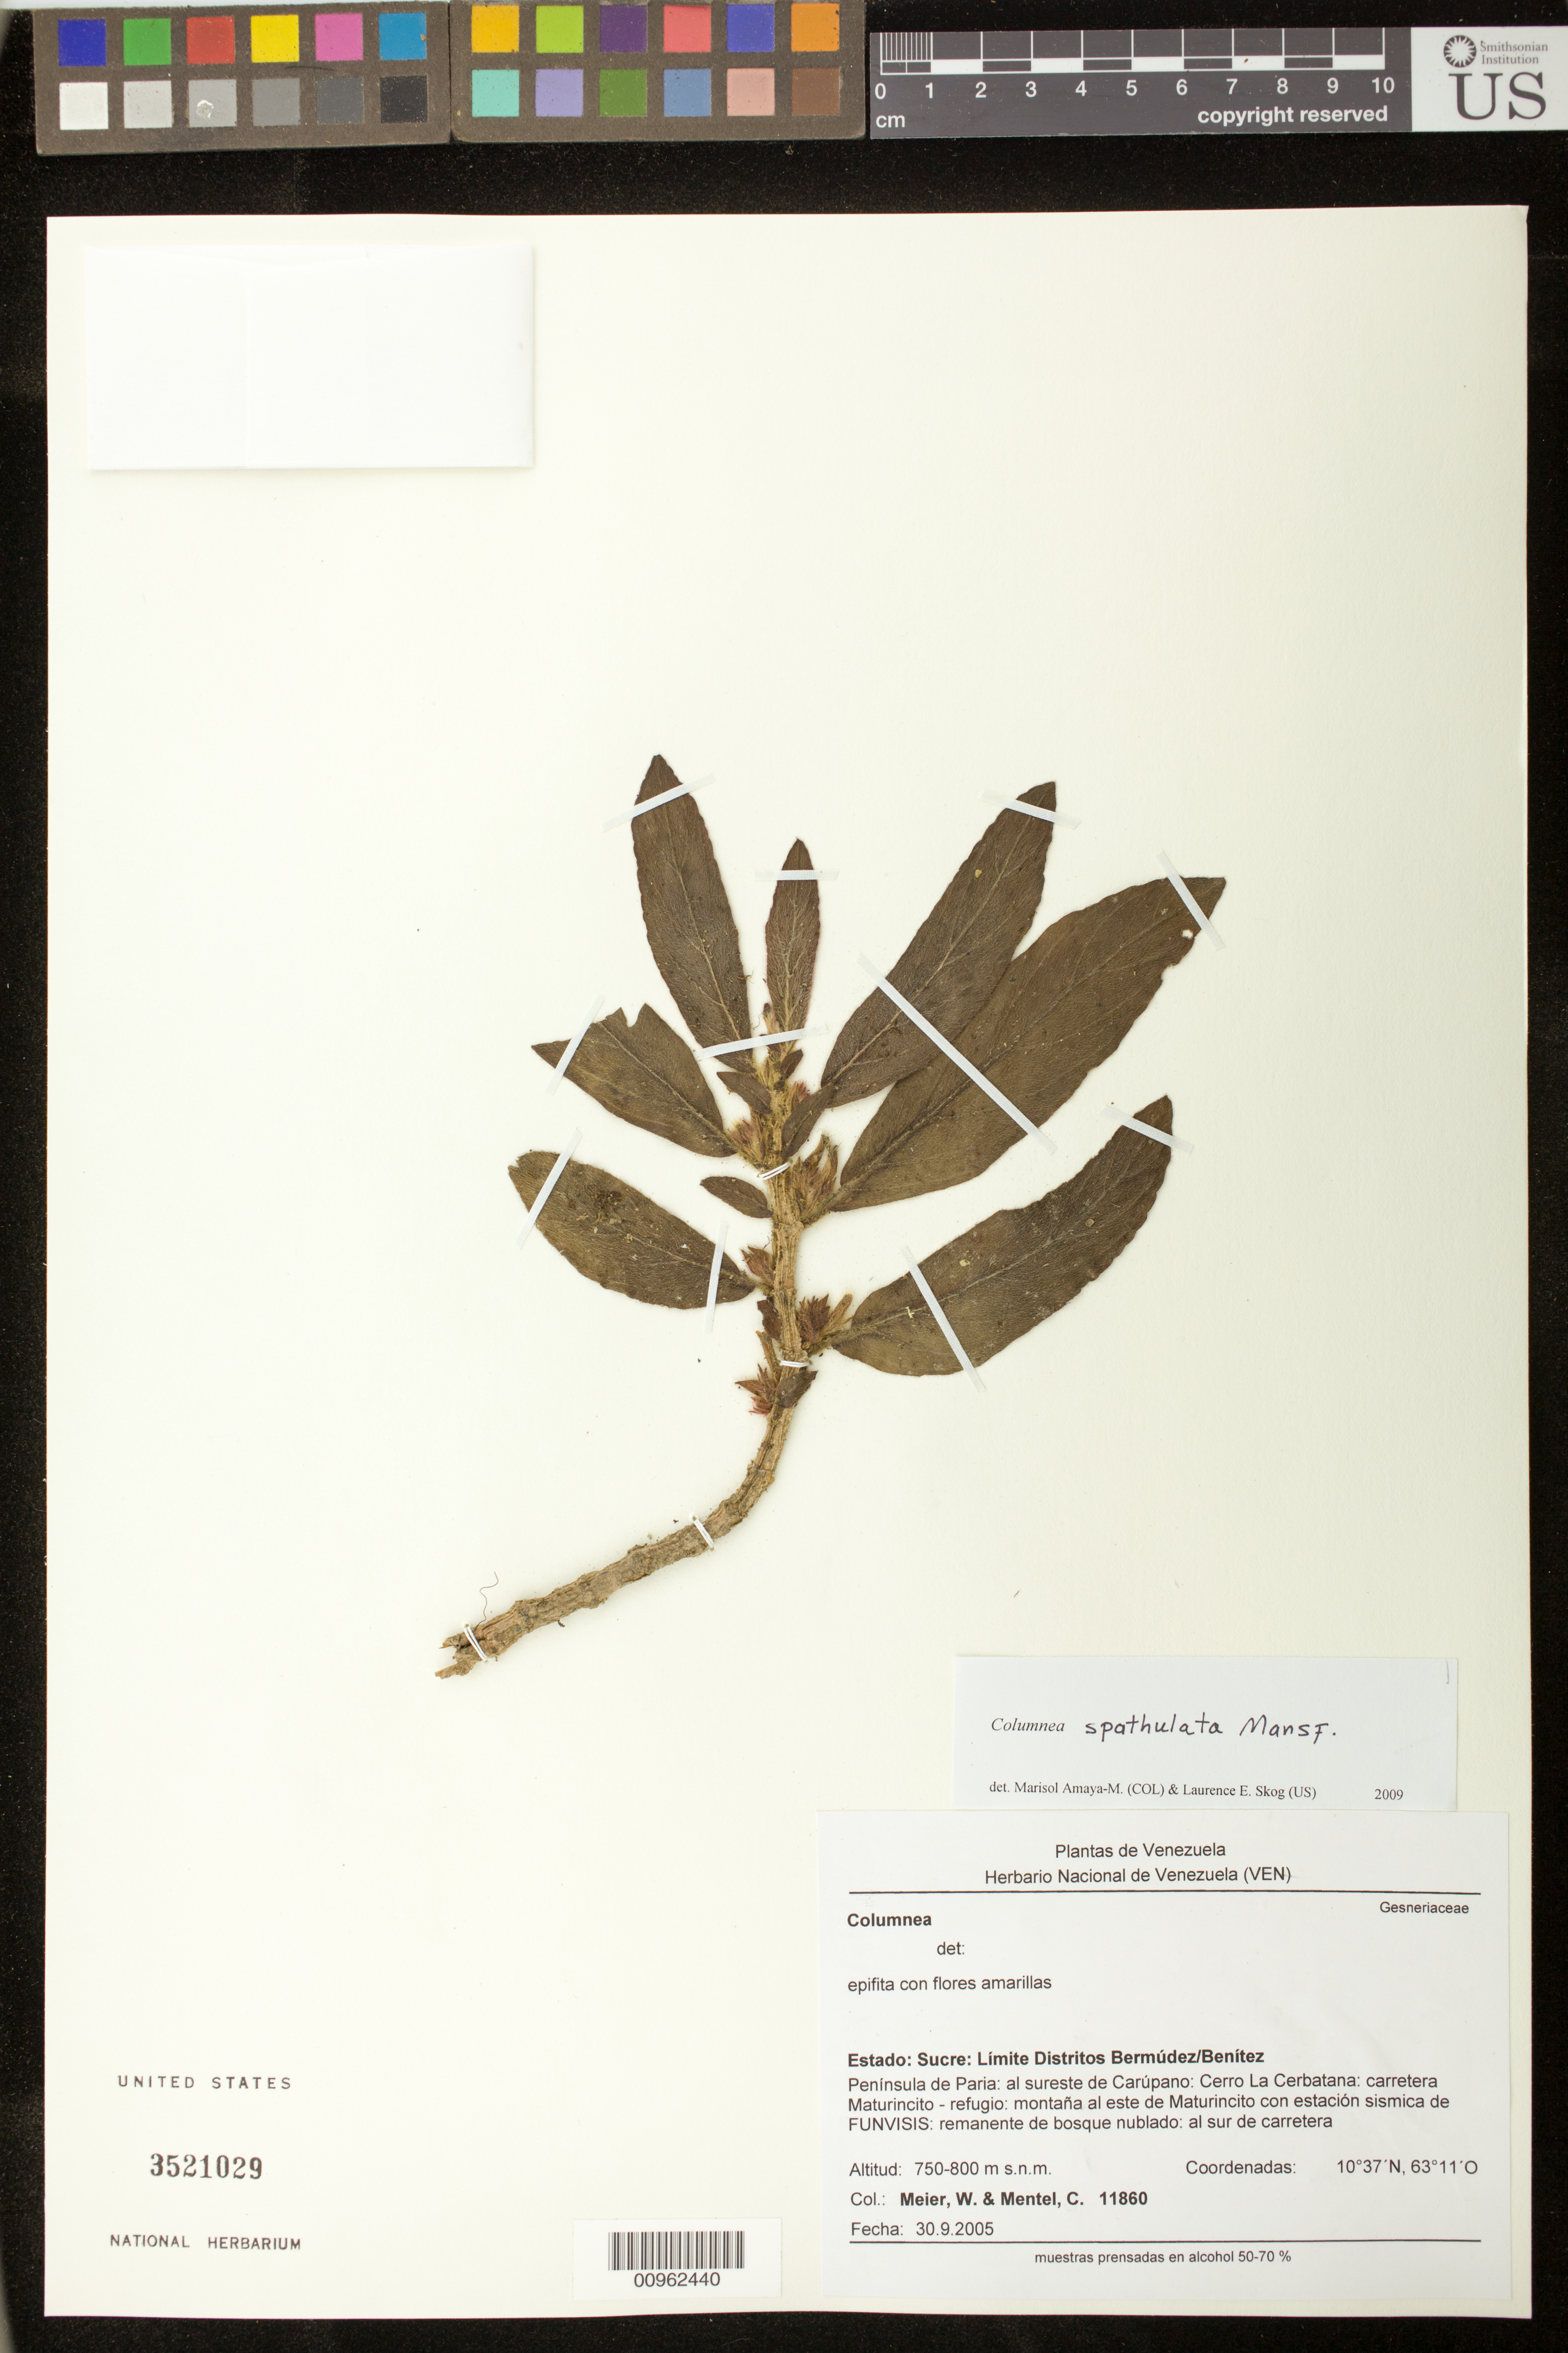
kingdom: Plantae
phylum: Tracheophyta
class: Magnoliopsida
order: Lamiales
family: Gesneriaceae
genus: Columnea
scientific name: Columnea sp.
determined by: Amaya-Márquez, M.; Skog, Laurence E.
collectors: W. Meier & C. Mentel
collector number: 11860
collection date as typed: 30 Sep 2005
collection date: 2005-09-30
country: Venezuela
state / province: Sucre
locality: Estado: Sucre. Limite Distritos Bermúdez//Benítez. Peninsula de Paria: al sureste de Carúpano, Cerro La Cerbatana, carretera Maturincito-refugio, montaña al este de Maturincito con estación sismica de FUNVISIS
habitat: Remanente de bosque nublado; al sur de la carretera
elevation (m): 750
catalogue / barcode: US 3521029